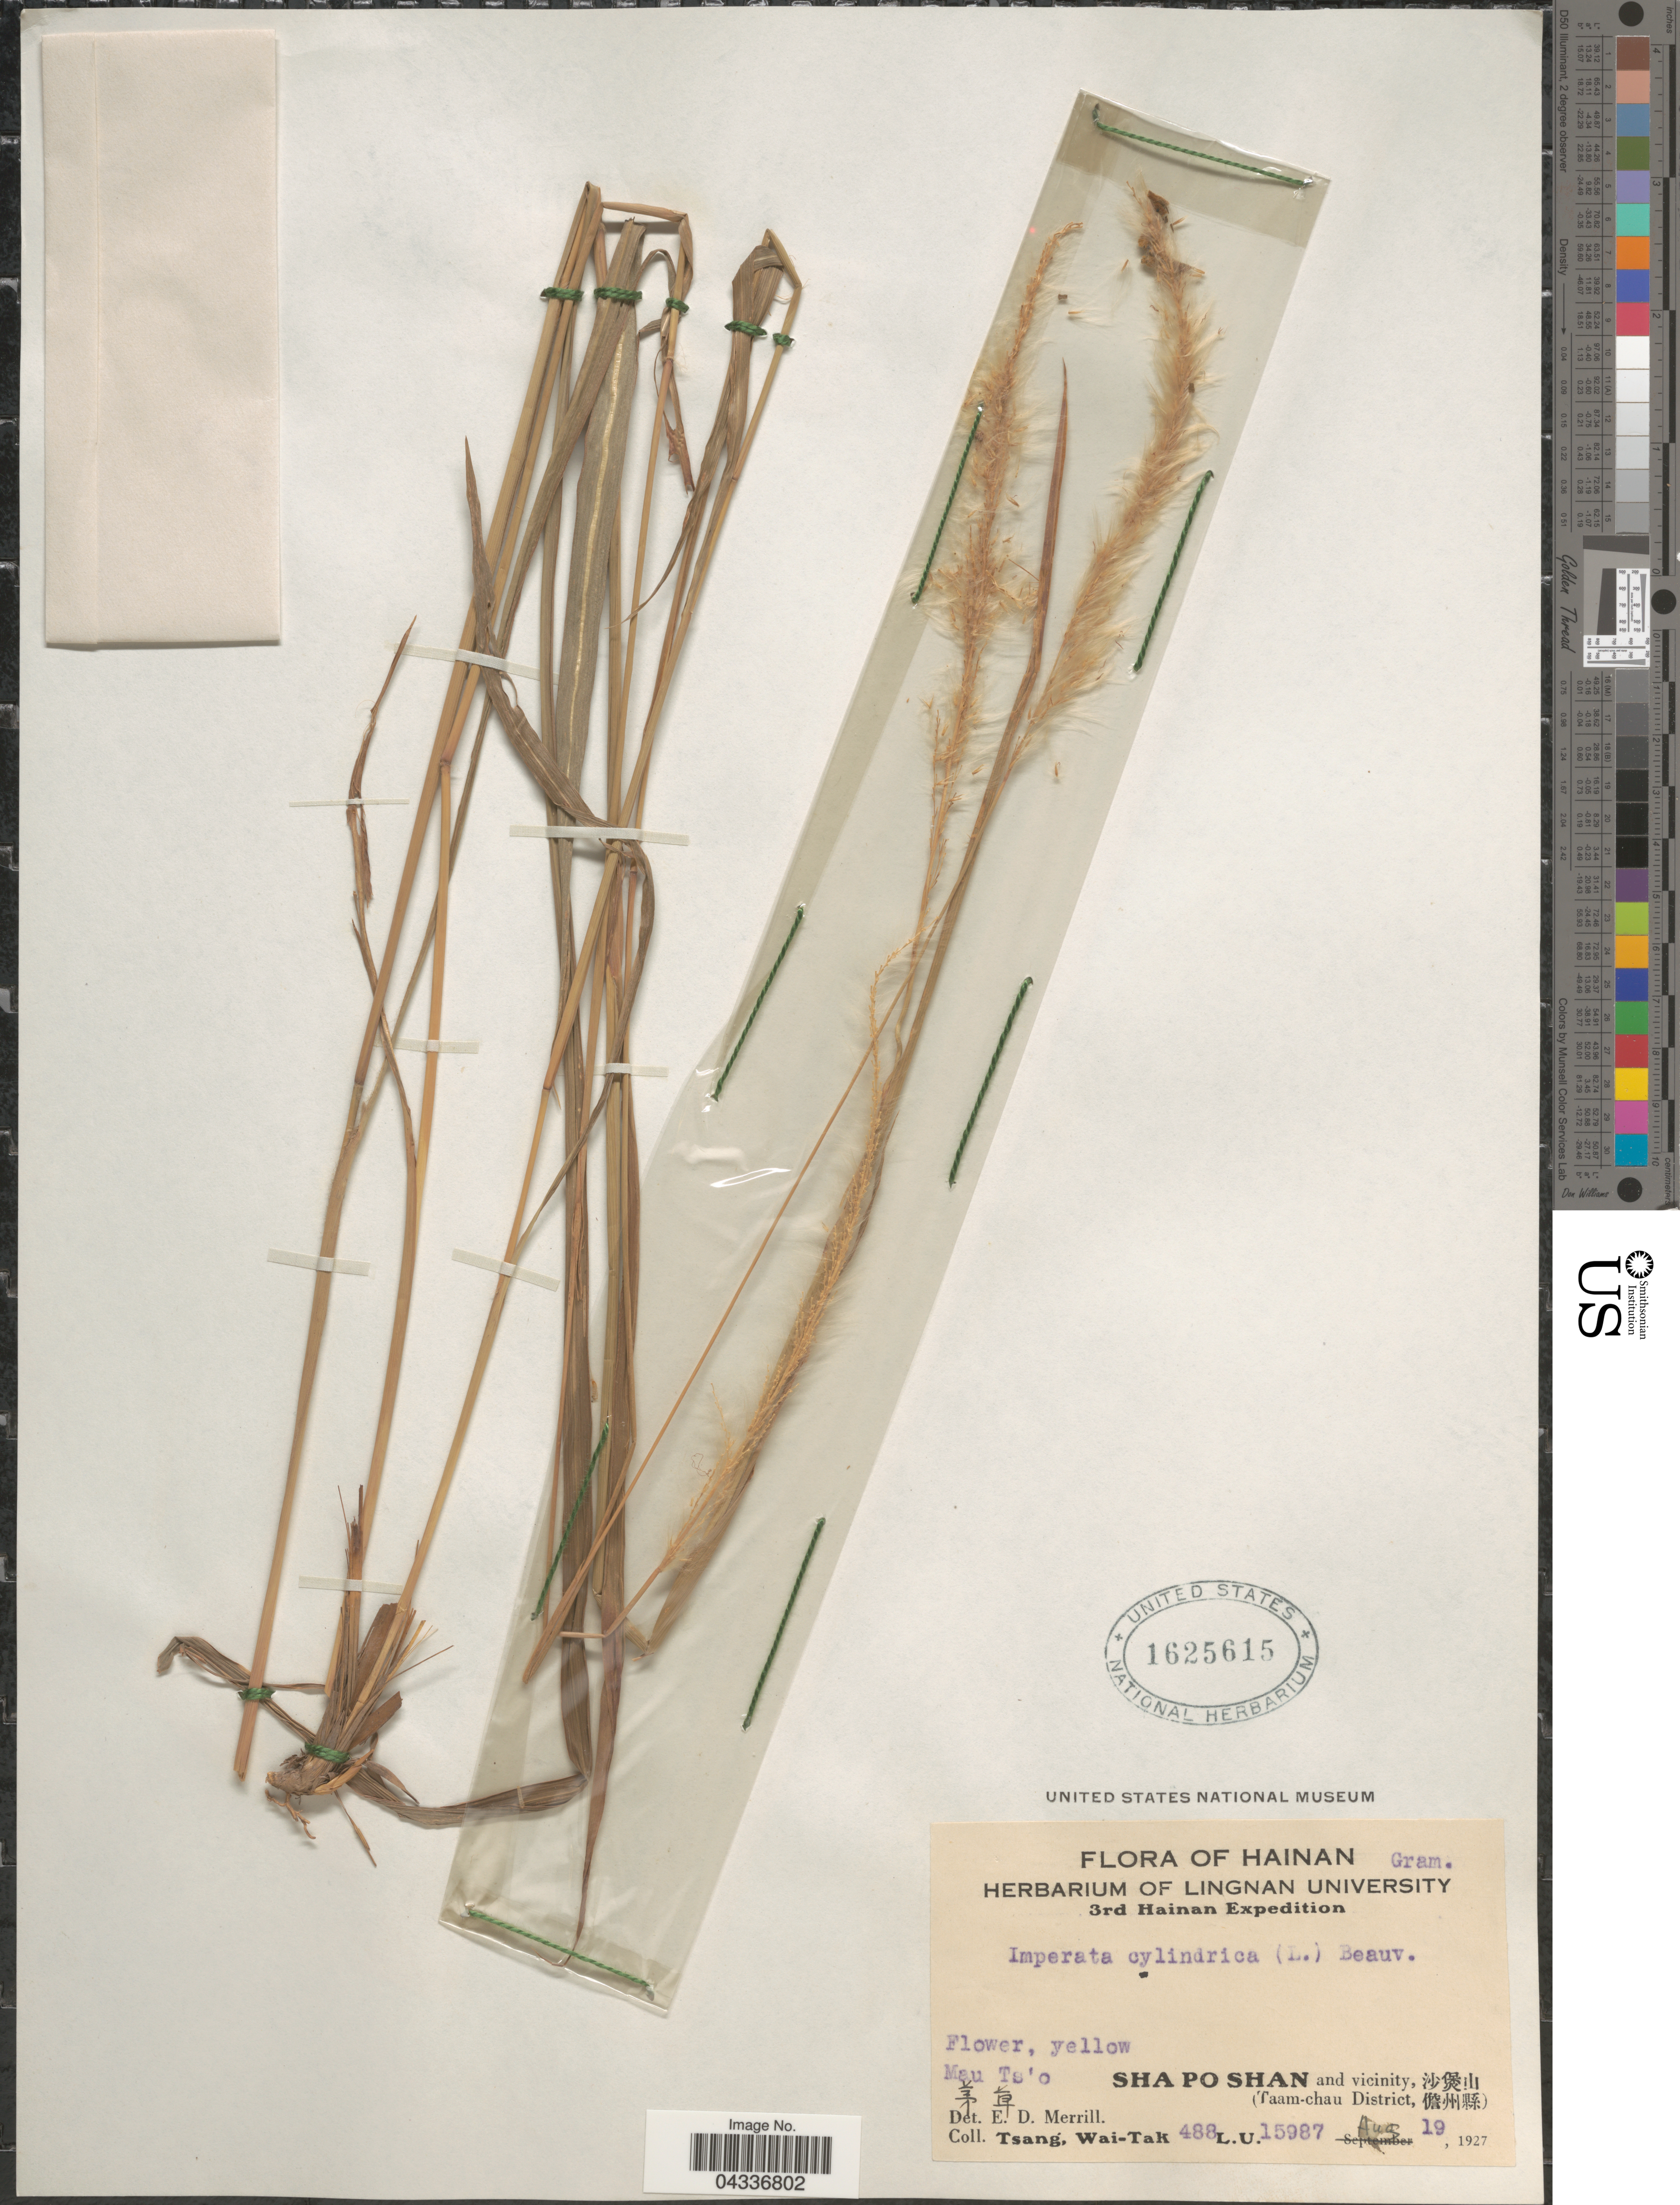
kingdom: Plantae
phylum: Tracheophyta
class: Liliopsida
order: Poales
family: Poaceae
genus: Imperata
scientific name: Imperata cylindrica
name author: (L.) P. Beauv.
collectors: W. T. Tsang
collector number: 488L.U.15987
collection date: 1927-08-19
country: China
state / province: Hainan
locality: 3rd Hainan E[Foreign script]pedition. Mau Ts'o. Sha Po Shan and vicinity, [Foreign script] (Taam-chau District, [Foreign script]).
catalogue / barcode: US 1625615